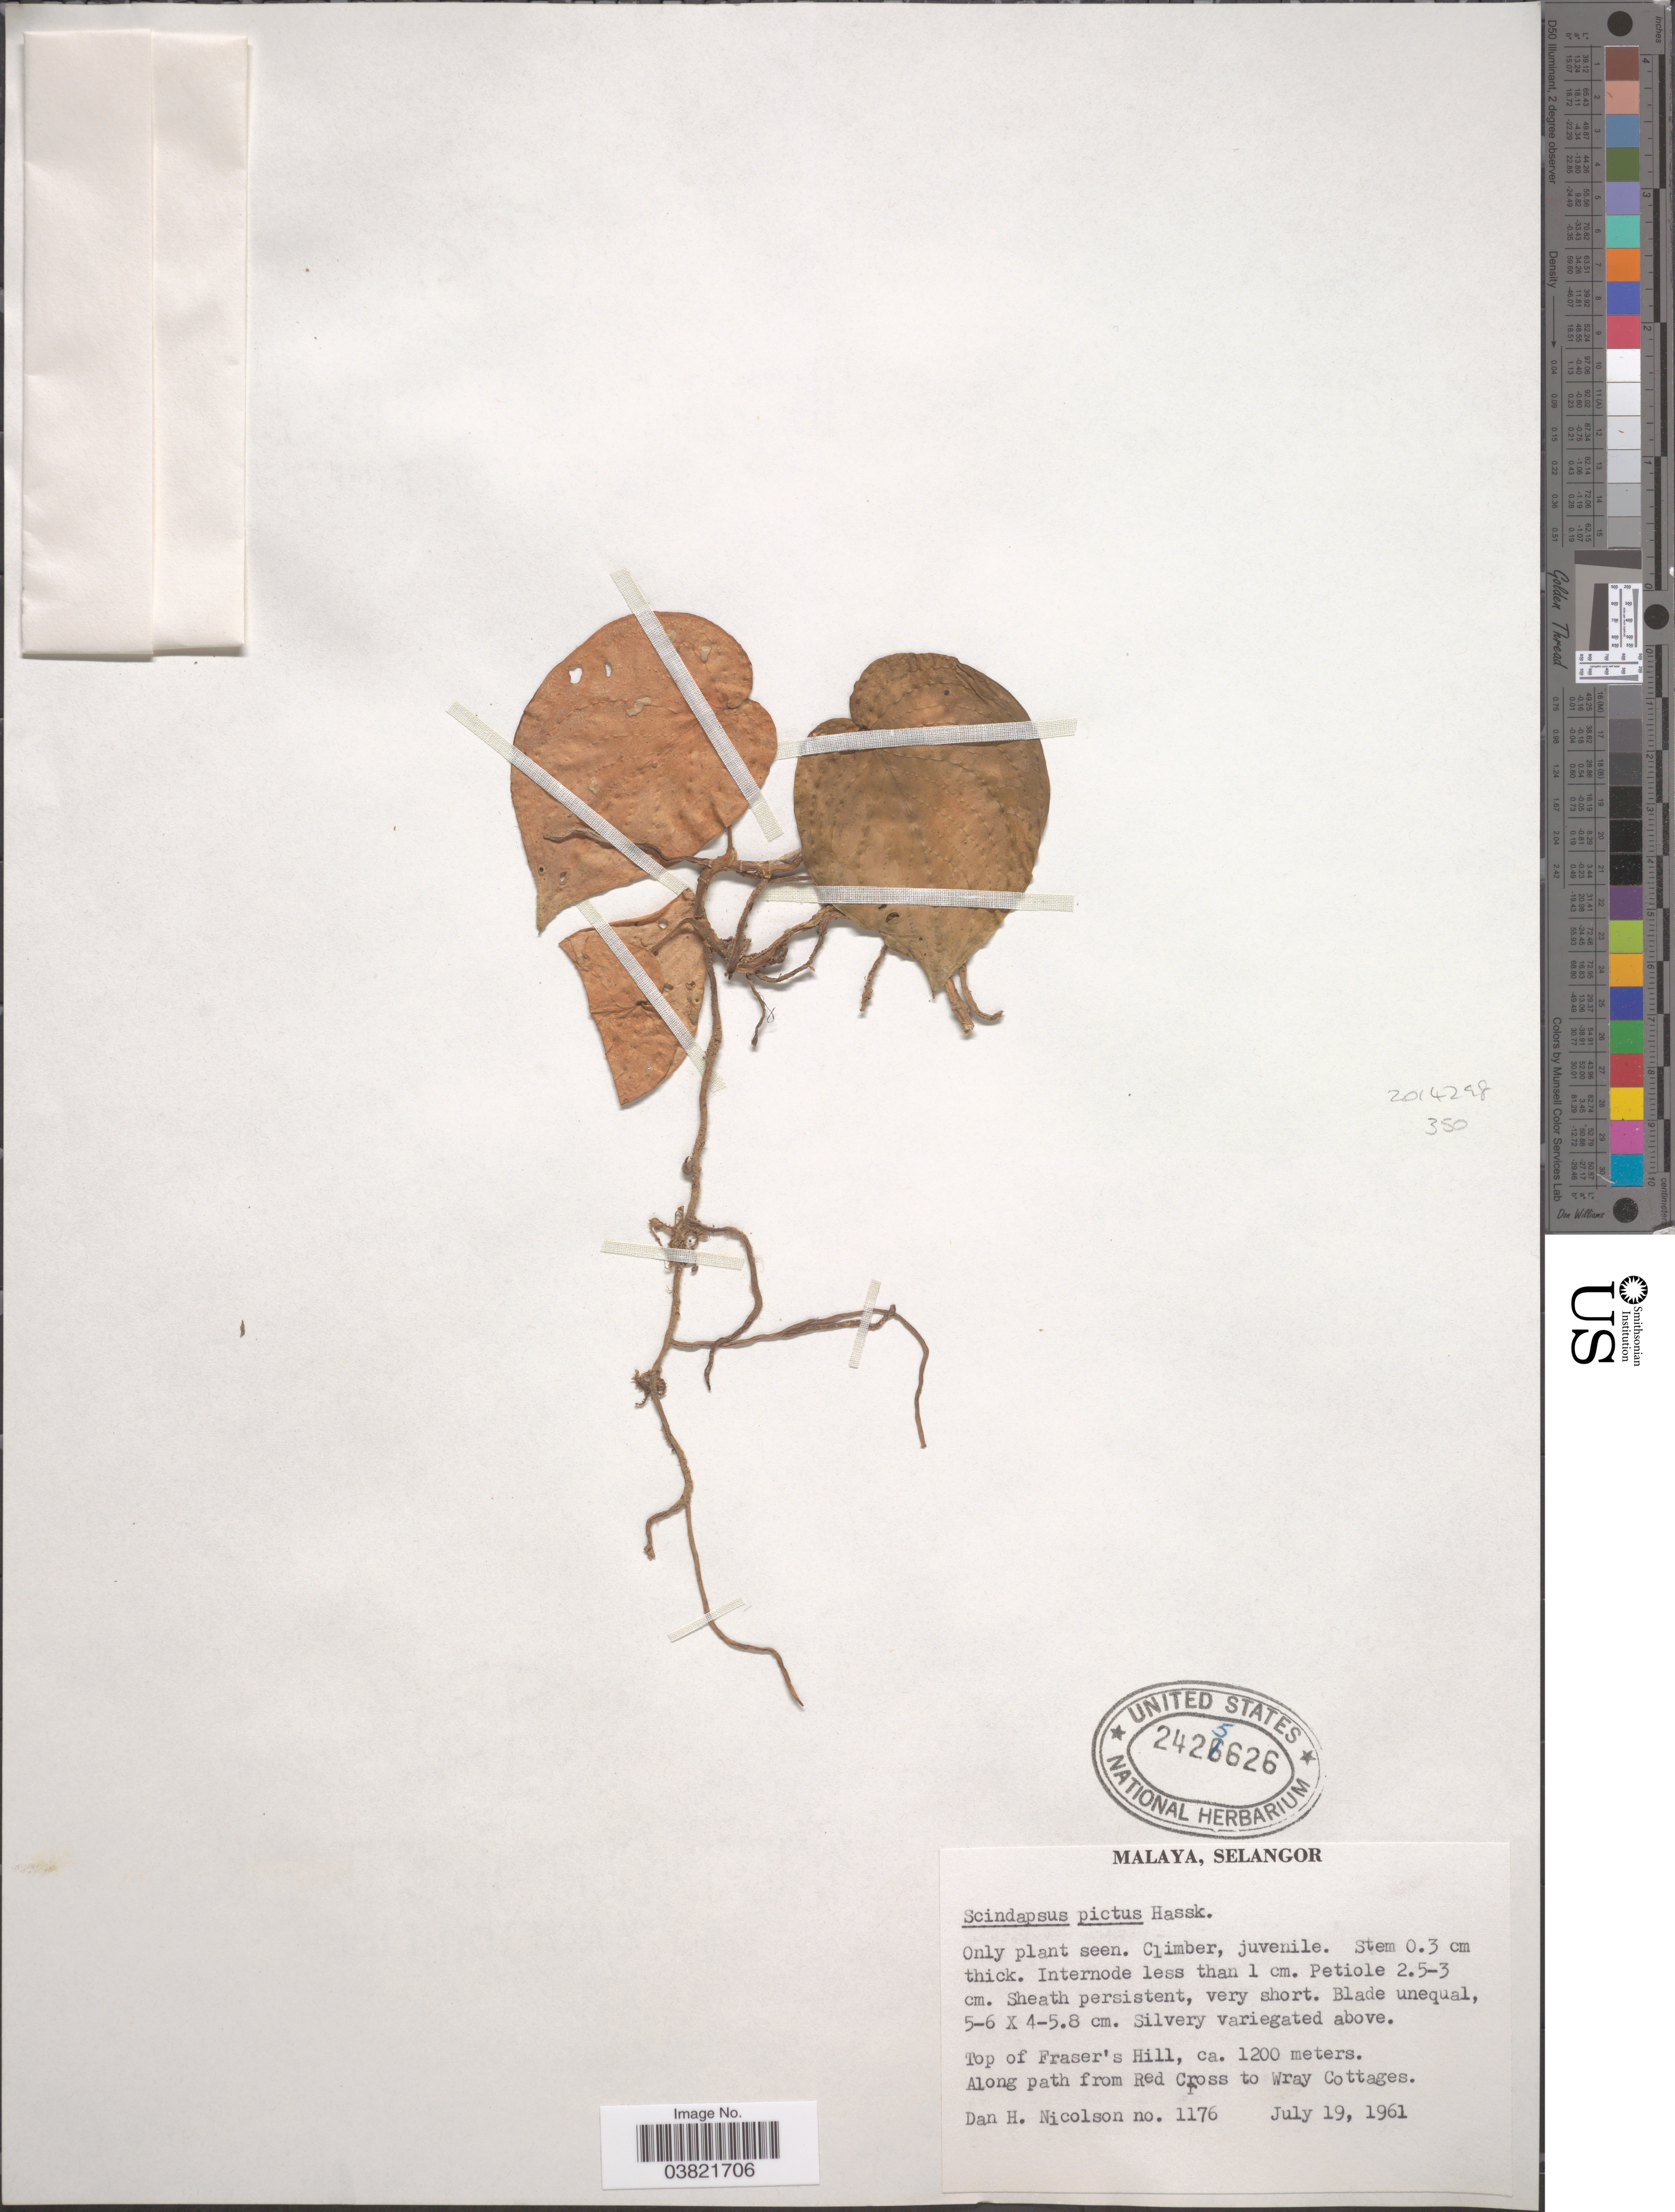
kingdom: Plantae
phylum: Tracheophyta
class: Liliopsida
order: Alismatales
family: Araceae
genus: Scindapsus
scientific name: Scindapsus pictus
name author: Hassk.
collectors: D. H. Nicolson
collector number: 1176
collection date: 1961-07-19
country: Malaysia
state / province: Selangor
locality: Malaya, Top of Fraser's Hill, Along path from Red Cross to Wray Cottages.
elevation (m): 1200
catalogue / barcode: US 2425626